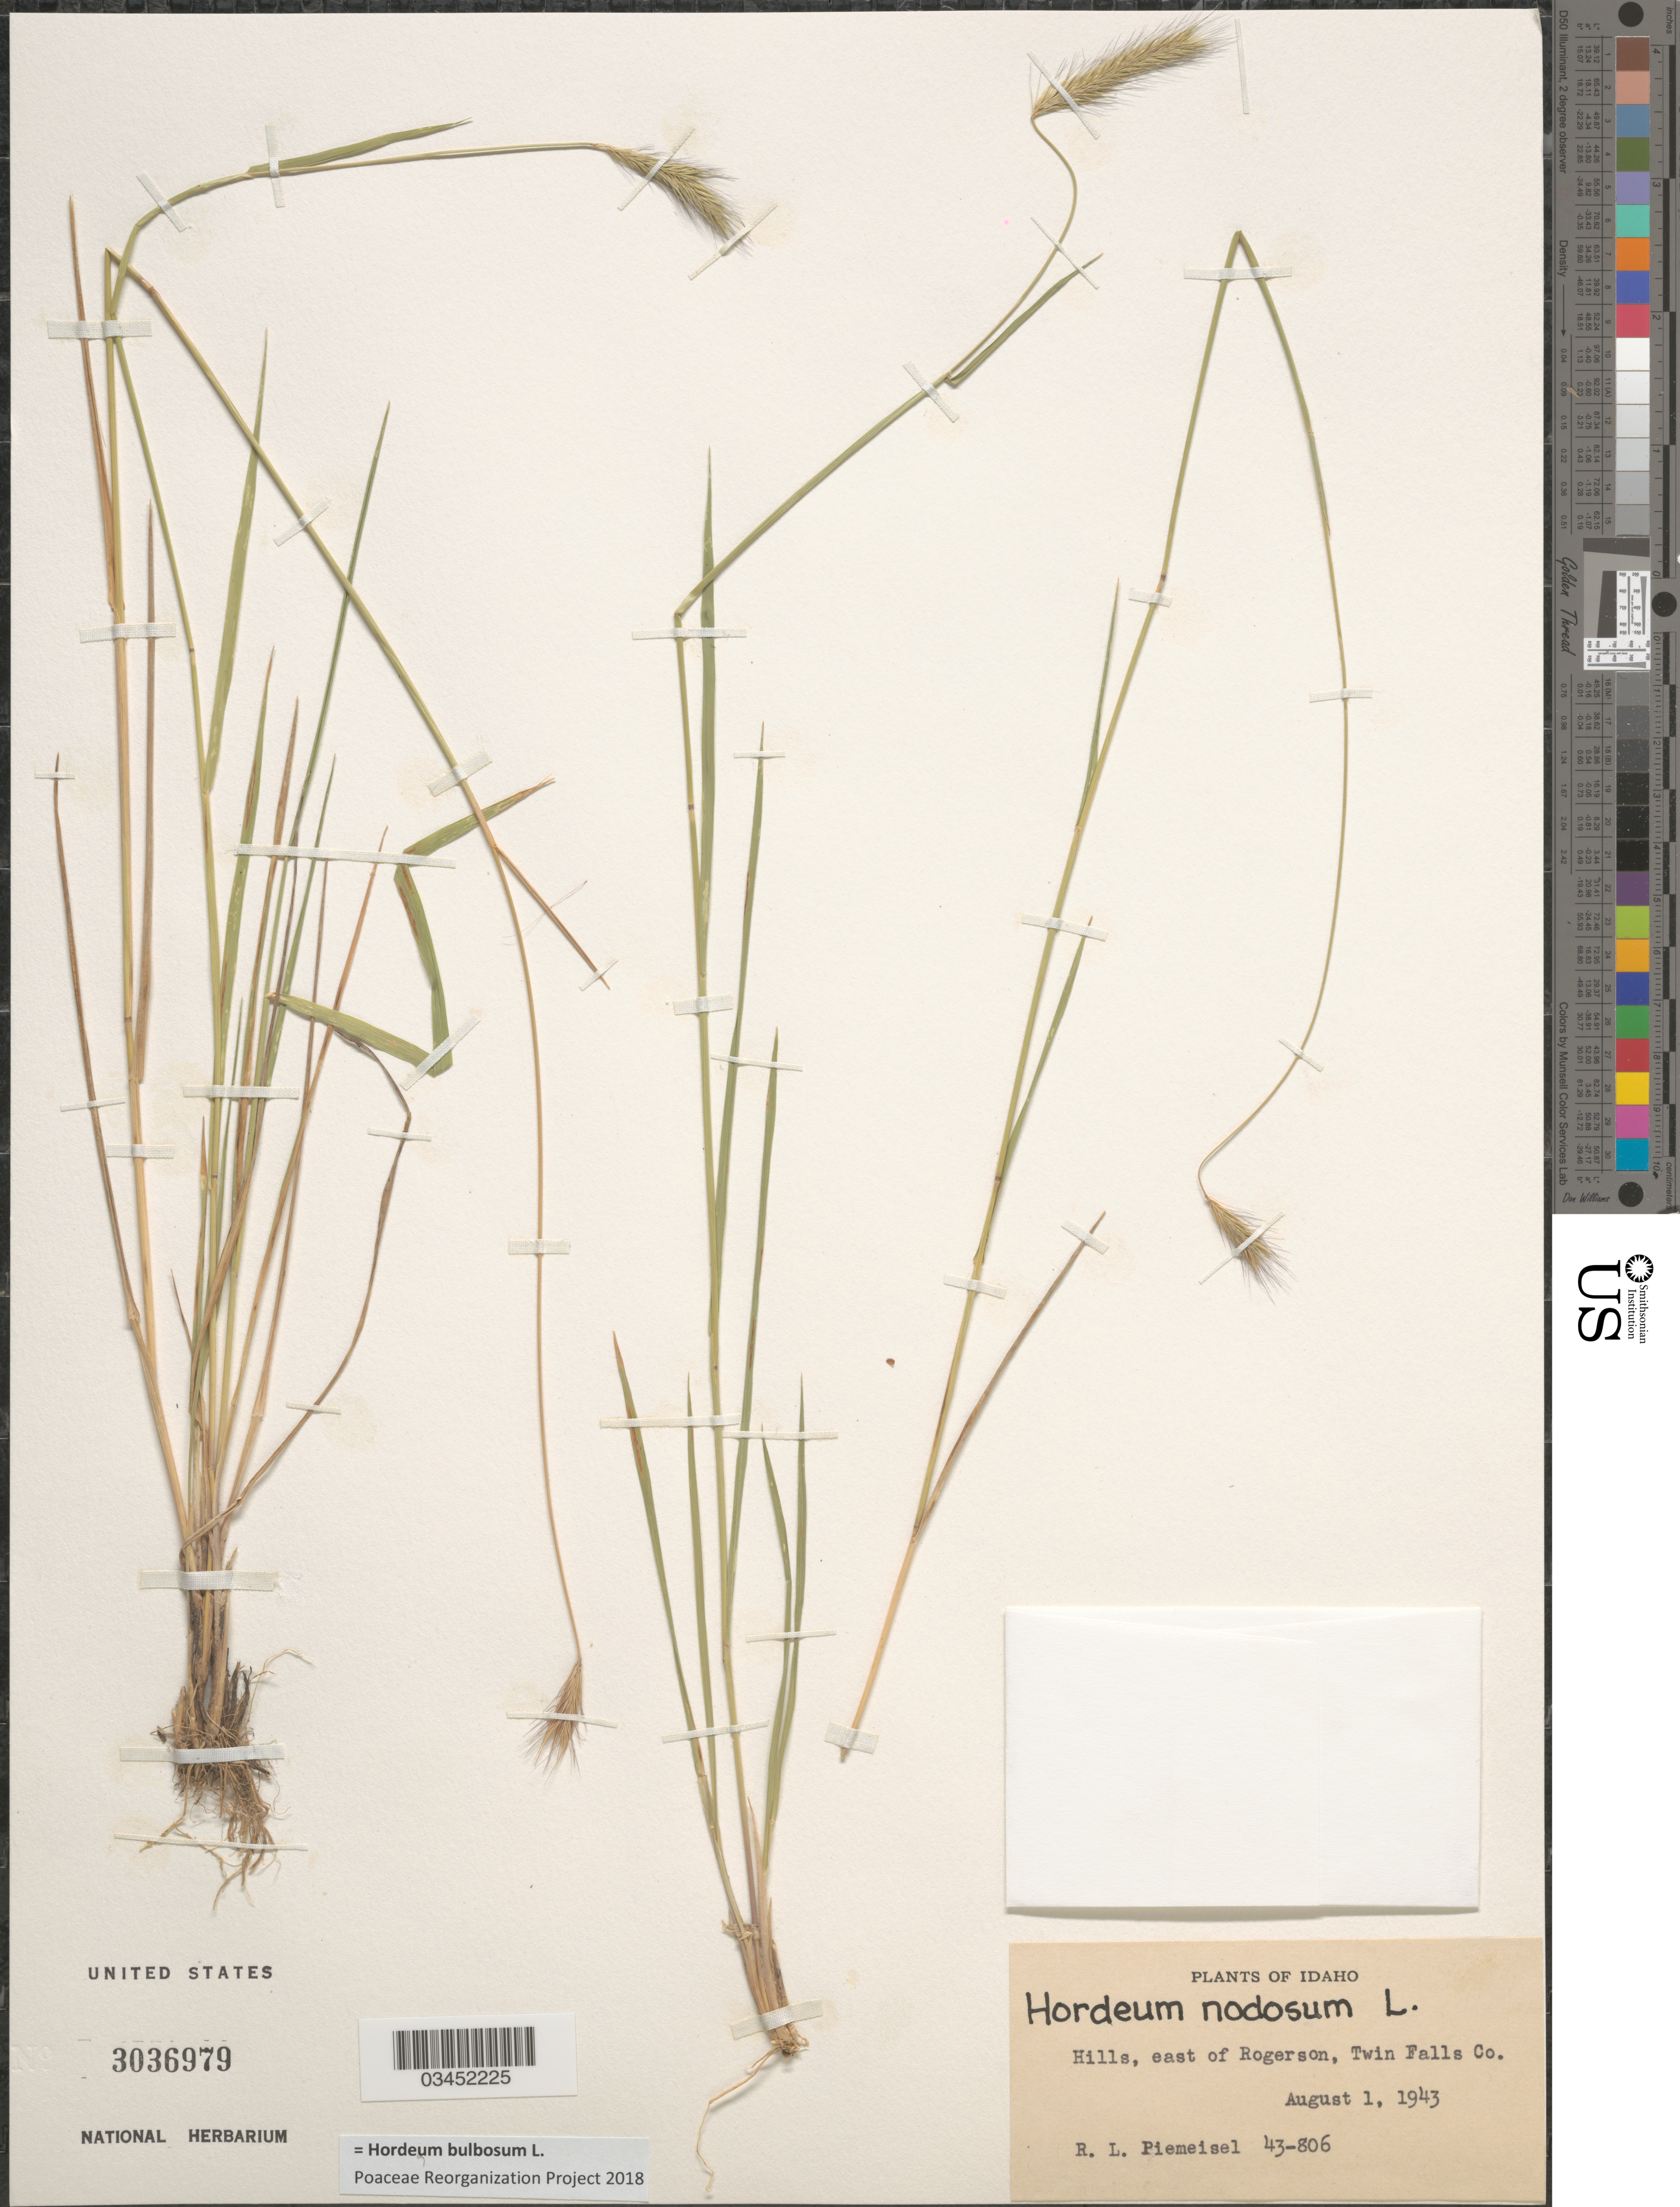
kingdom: Plantae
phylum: Tracheophyta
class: Liliopsida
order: Poales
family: Poaceae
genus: Hordeum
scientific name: Hordeum bulbosum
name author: L.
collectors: R. L. Piemeisel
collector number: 43-806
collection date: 1943-08-01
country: United States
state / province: Idaho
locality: Hills, east of Rogerson, Twin Falls Co.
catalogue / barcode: US 3036979